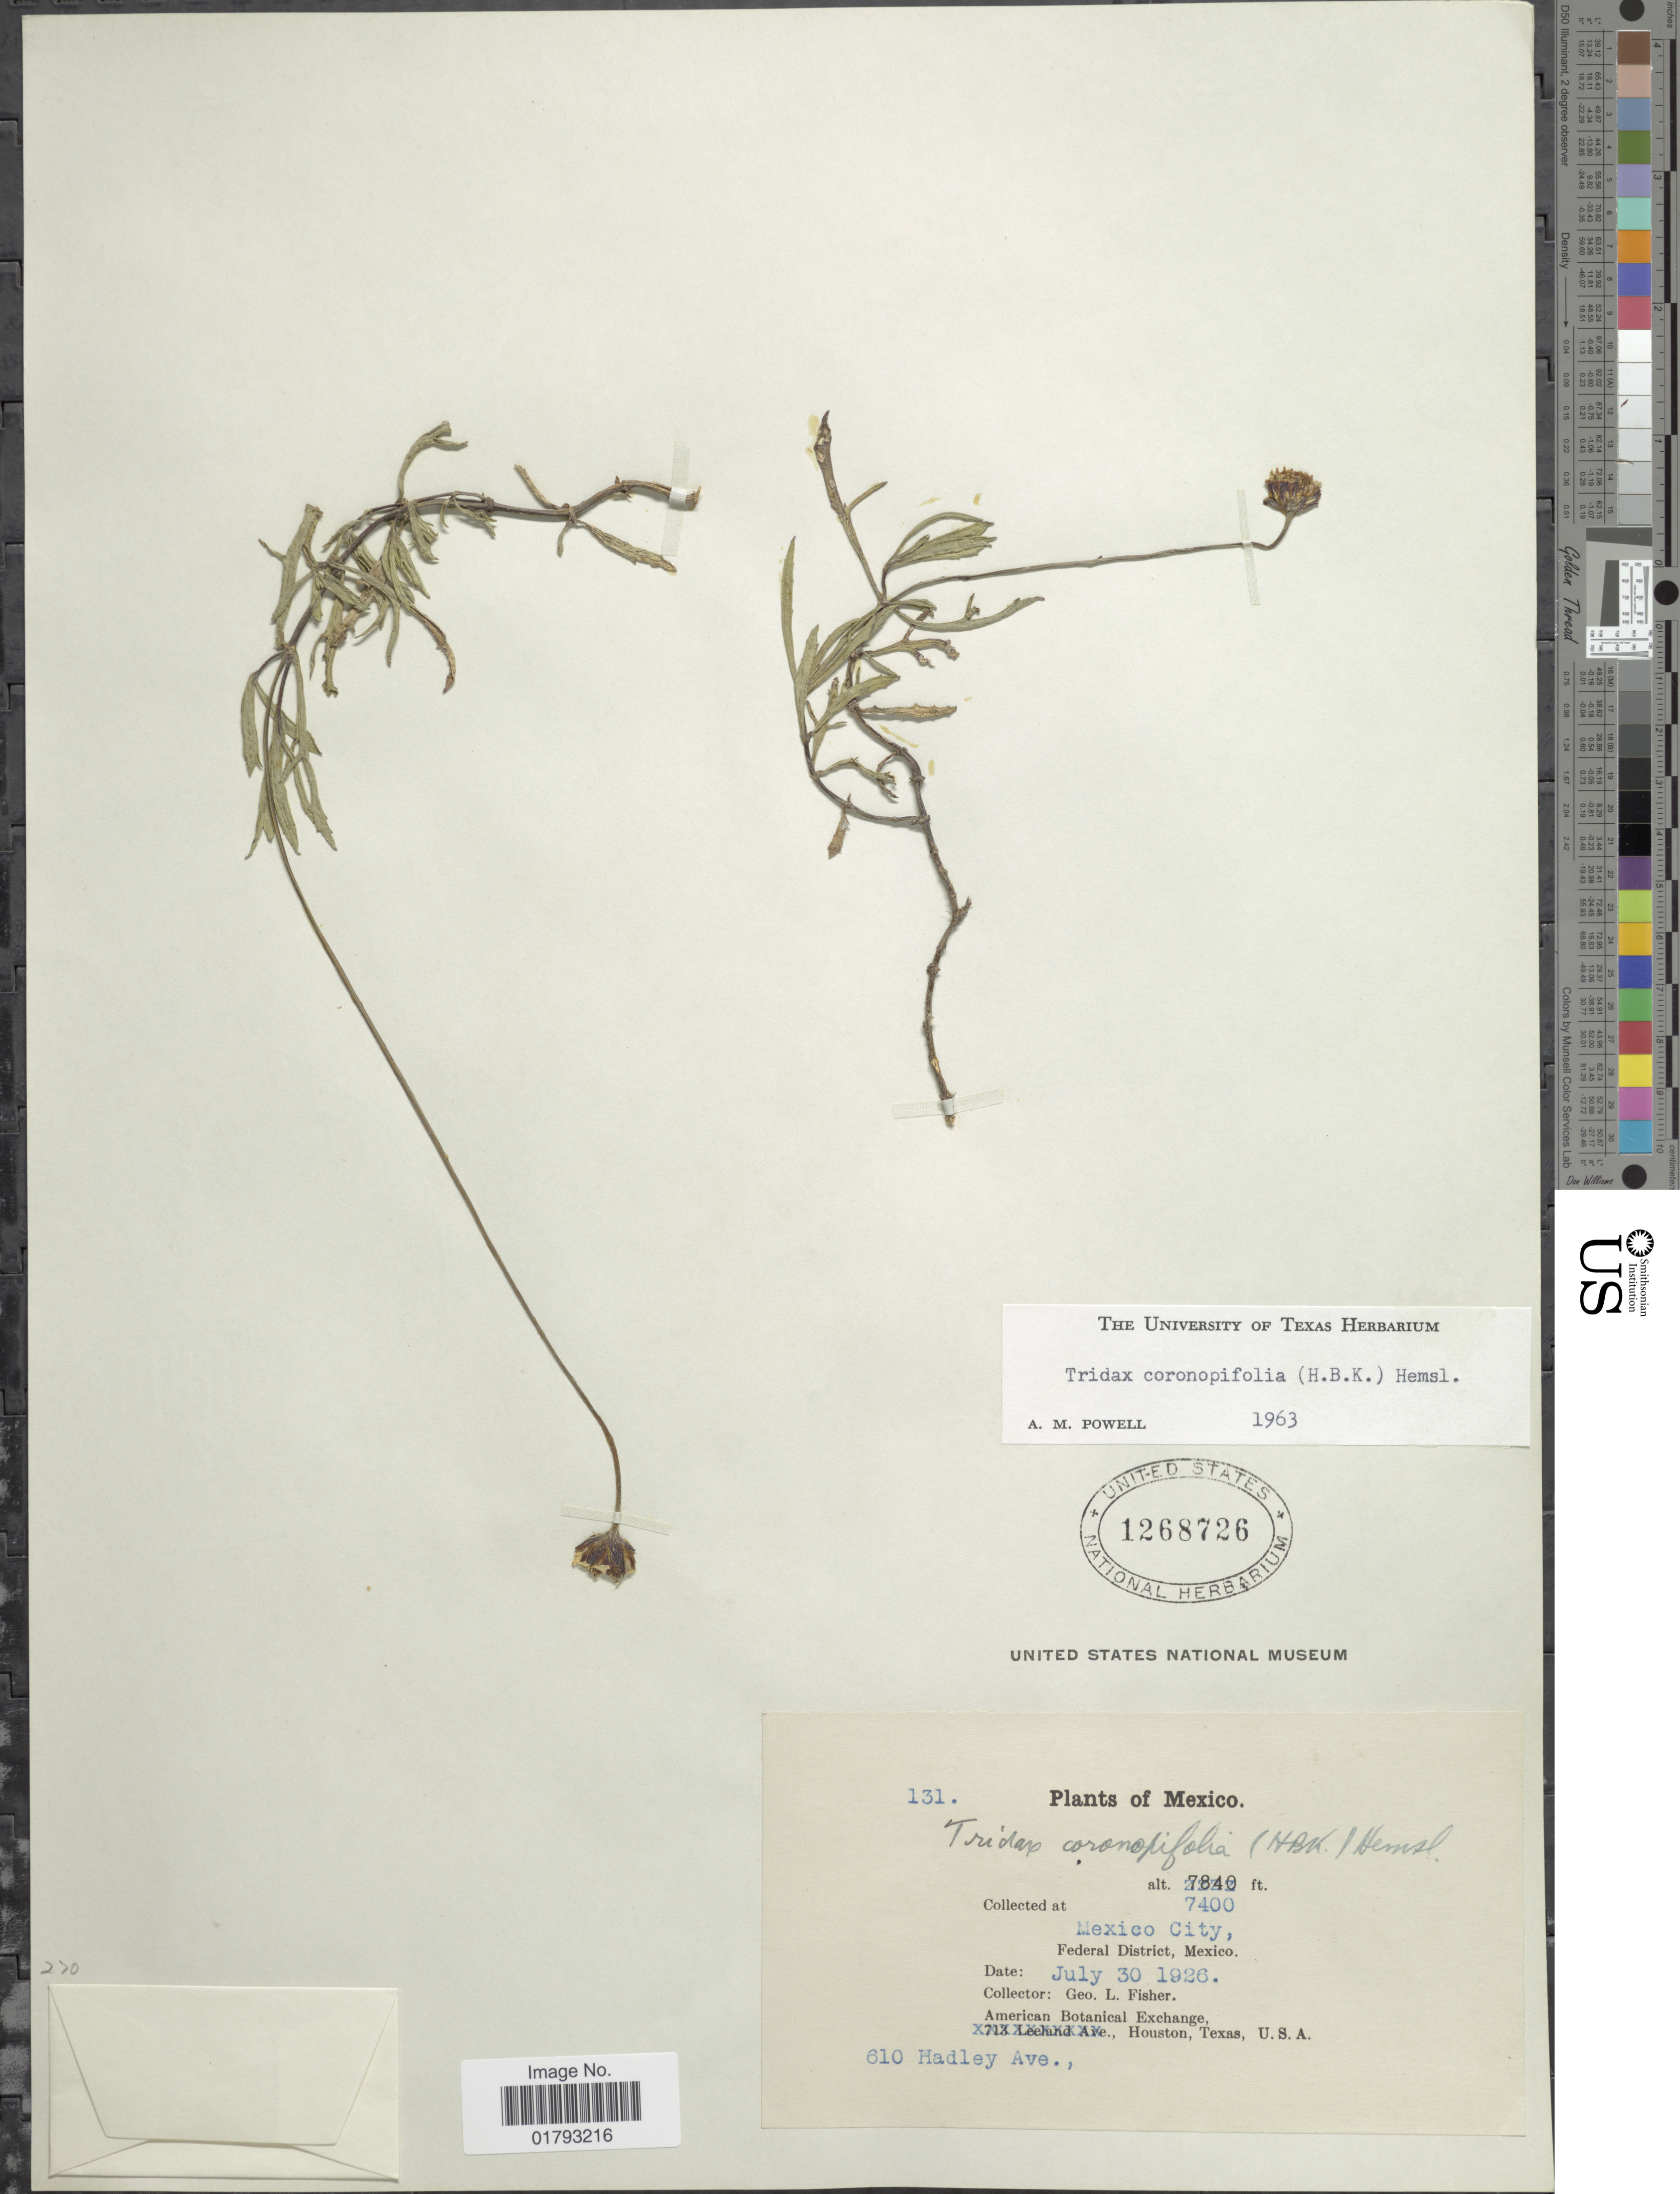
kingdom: Plantae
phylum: Tracheophyta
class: Magnoliopsida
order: Asterales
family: Asteraceae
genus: Tridax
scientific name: Tridax coronopifolia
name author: (Kunth) Hemsl.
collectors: G. L. Fisher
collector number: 131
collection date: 1926-07-30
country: Mexico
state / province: Distrito Federal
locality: Mexico City, federal District.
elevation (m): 2256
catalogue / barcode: US 1268726